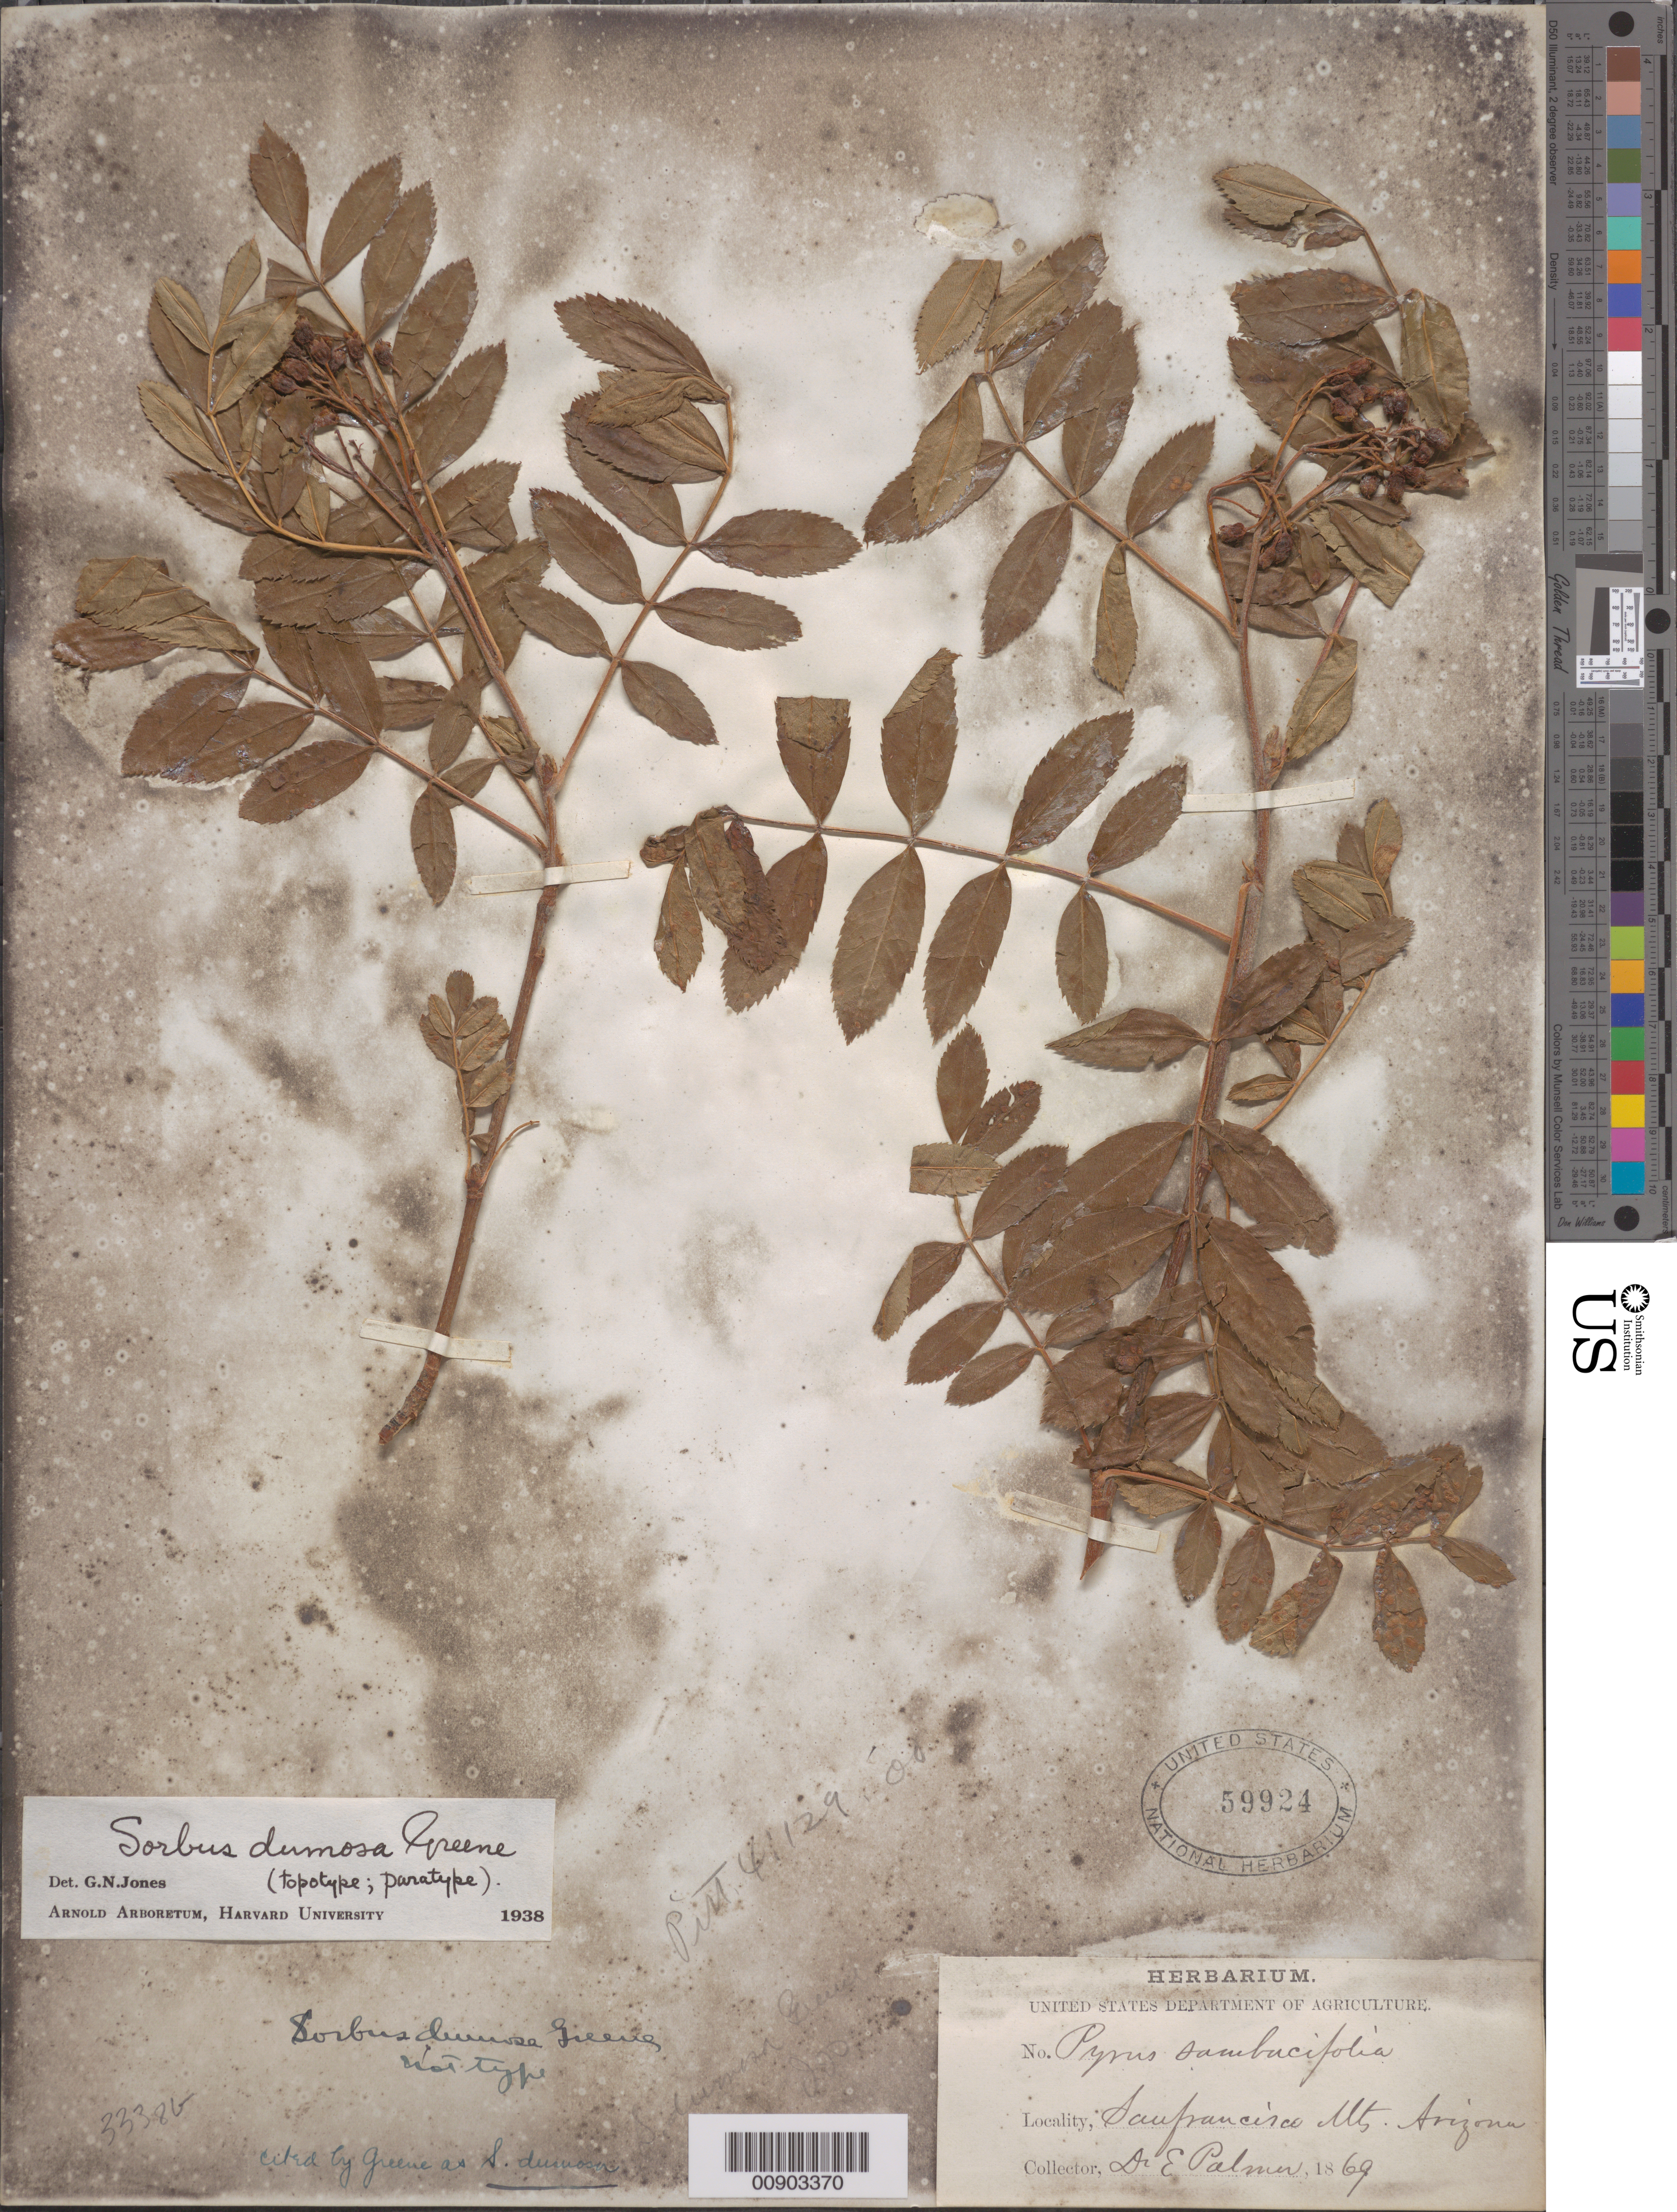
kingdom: Plantae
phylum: Tracheophyta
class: Magnoliopsida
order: Rosales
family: Rosaceae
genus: Sorbus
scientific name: Sorbus dumosa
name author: Greene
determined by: Jones, G. N.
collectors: E. Palmer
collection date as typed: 1869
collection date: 1869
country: United States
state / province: Arizona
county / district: Coconino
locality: San Francisco Mts.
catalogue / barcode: US 59924